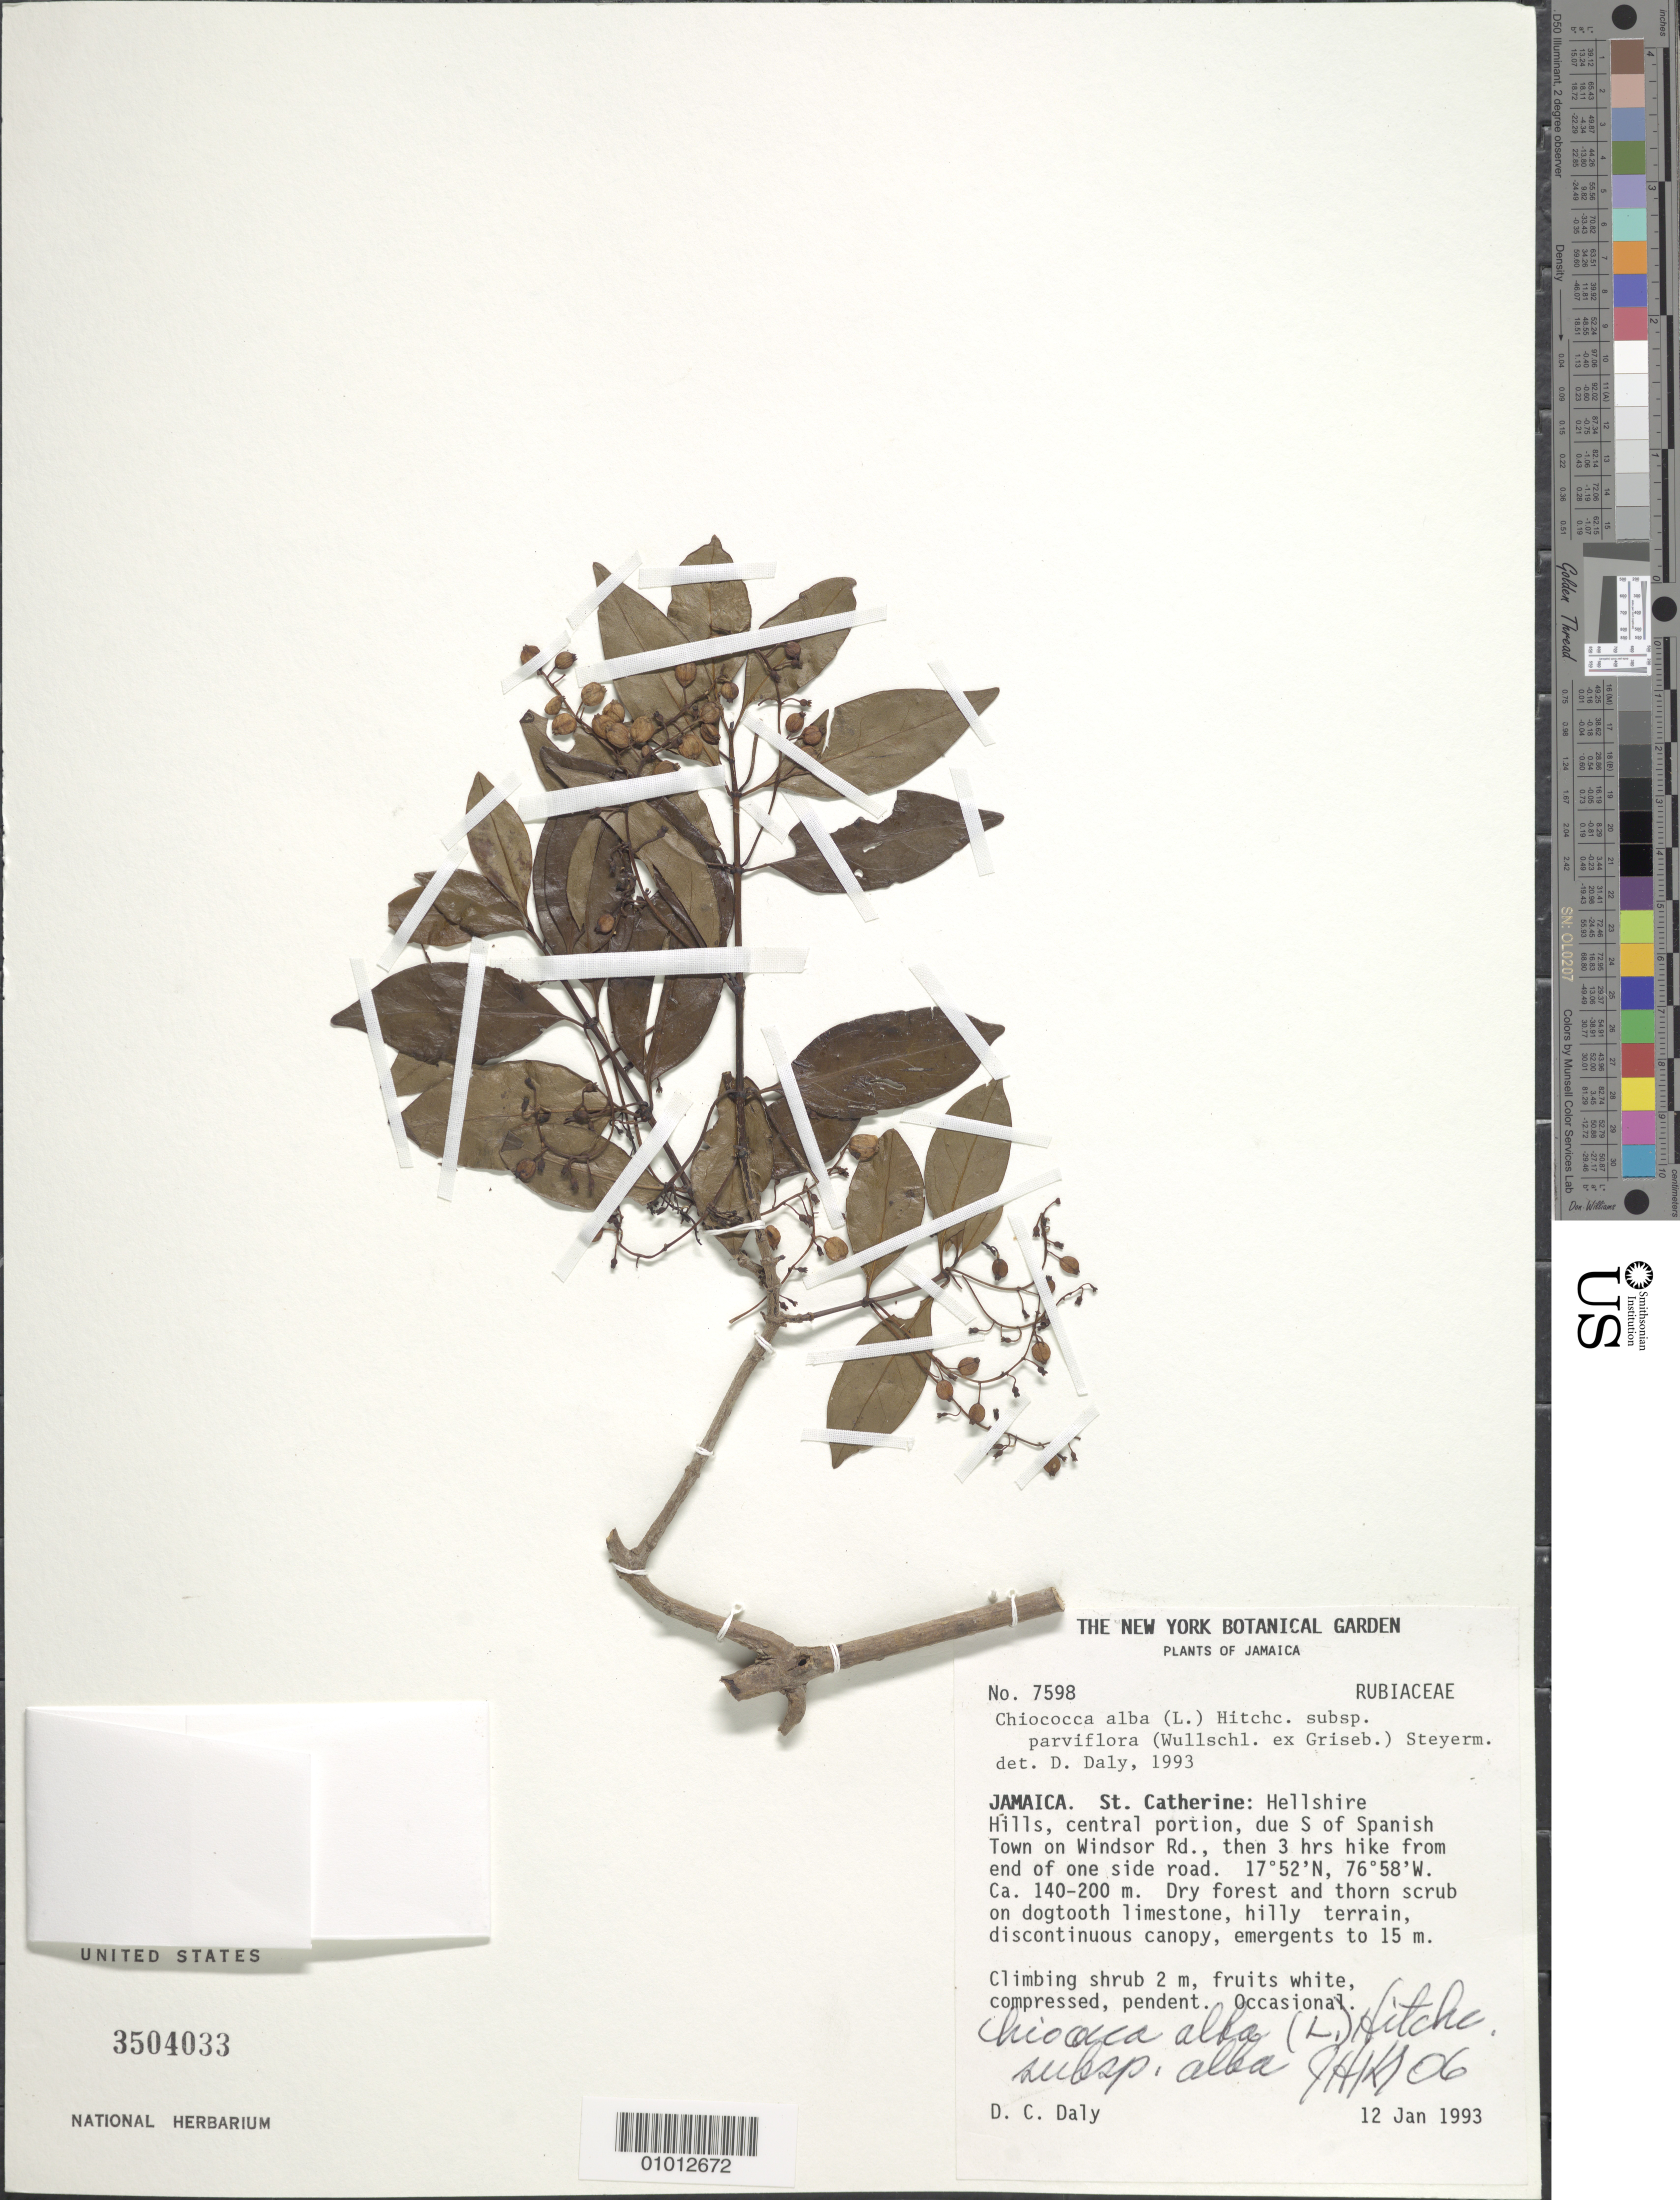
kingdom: Plantae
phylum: Tracheophyta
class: Magnoliopsida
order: Gentianales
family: Rubiaceae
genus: Chiococca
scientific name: Chiococca alba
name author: (L.) Hitchc.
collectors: D. C. Daly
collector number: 7598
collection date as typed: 12 Jan 1993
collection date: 1993-01-12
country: Jamaica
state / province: Saint Catherine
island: Jamaica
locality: Hellshire Hills, central portion, due S of Spanish Town on Windsor Rd., the 3 hours hike from end of one side of road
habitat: Dry forest and thorn scrub on dogtooth limestone, hilly terrain, discontinuous canopy, emergents to 15 m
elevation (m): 140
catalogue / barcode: US 3504033